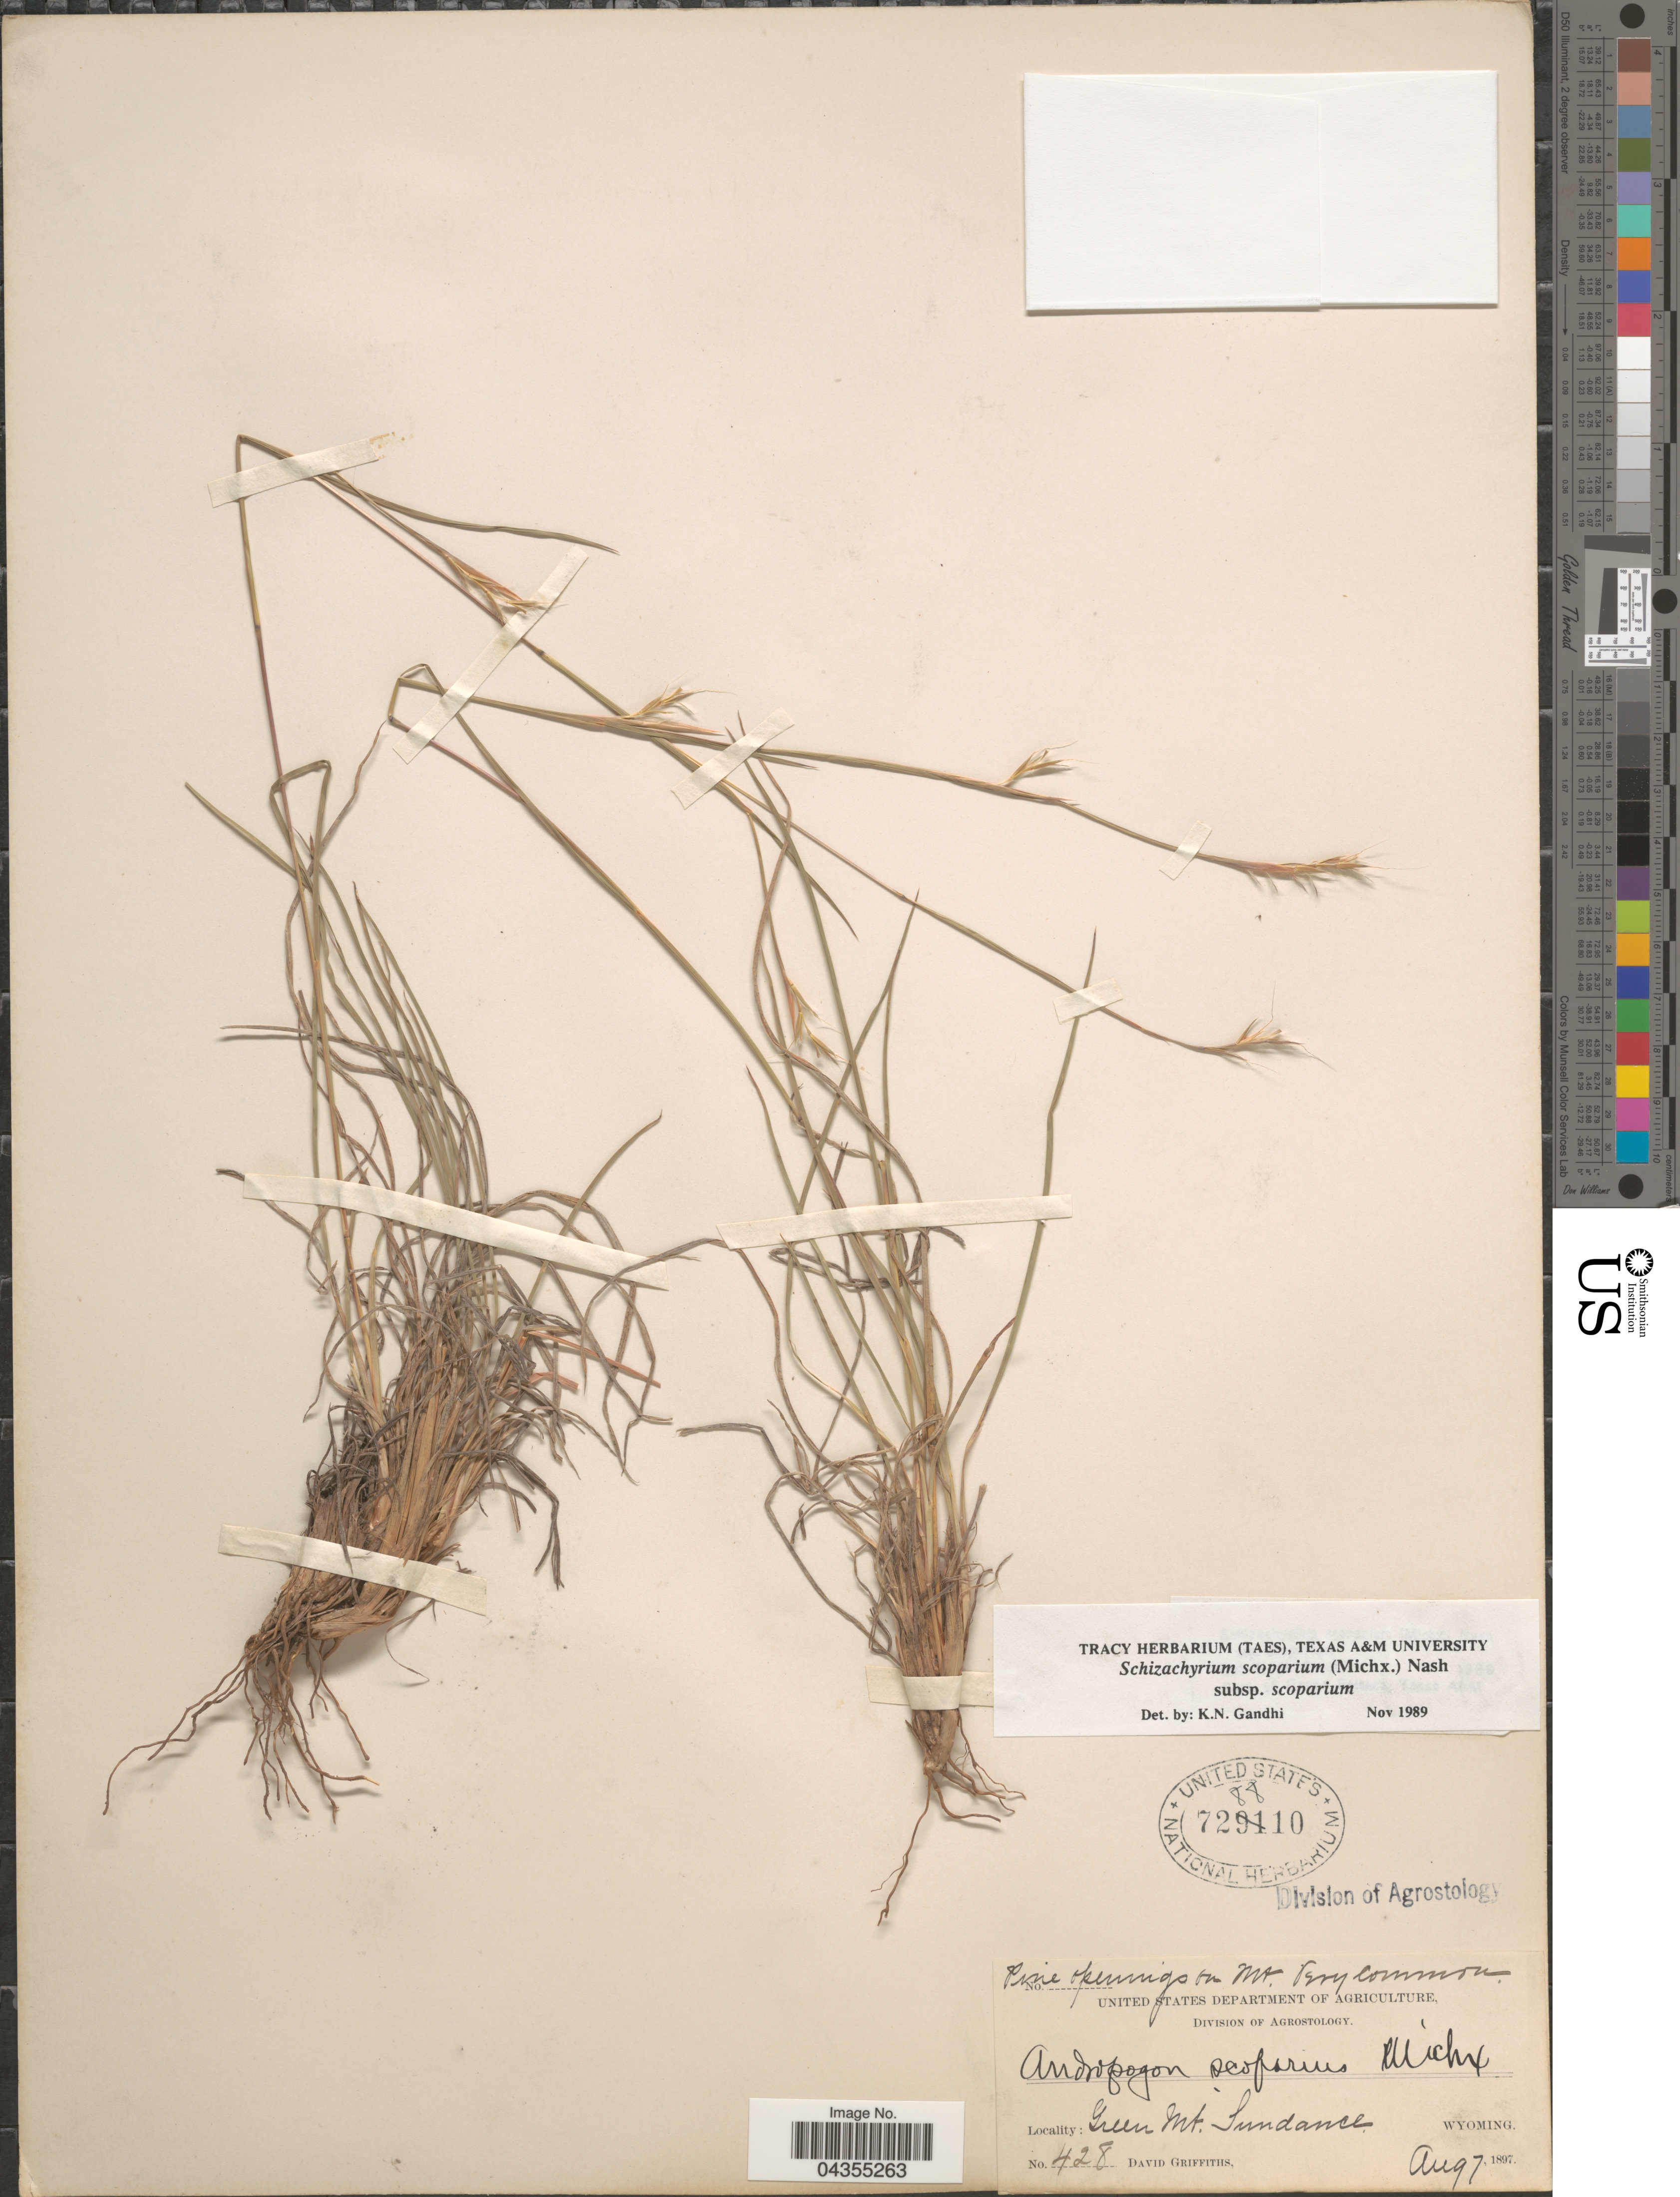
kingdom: Plantae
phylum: Tracheophyta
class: Liliopsida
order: Poales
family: Poaceae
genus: Schizachyrium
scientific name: Schizachyrium scoparium var. scoparium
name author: (Michx.) Nash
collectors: D. Griffiths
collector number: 428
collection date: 1897-08-07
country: United States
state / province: Wyoming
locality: Green Mt. Sundance.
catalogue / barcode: US 728810